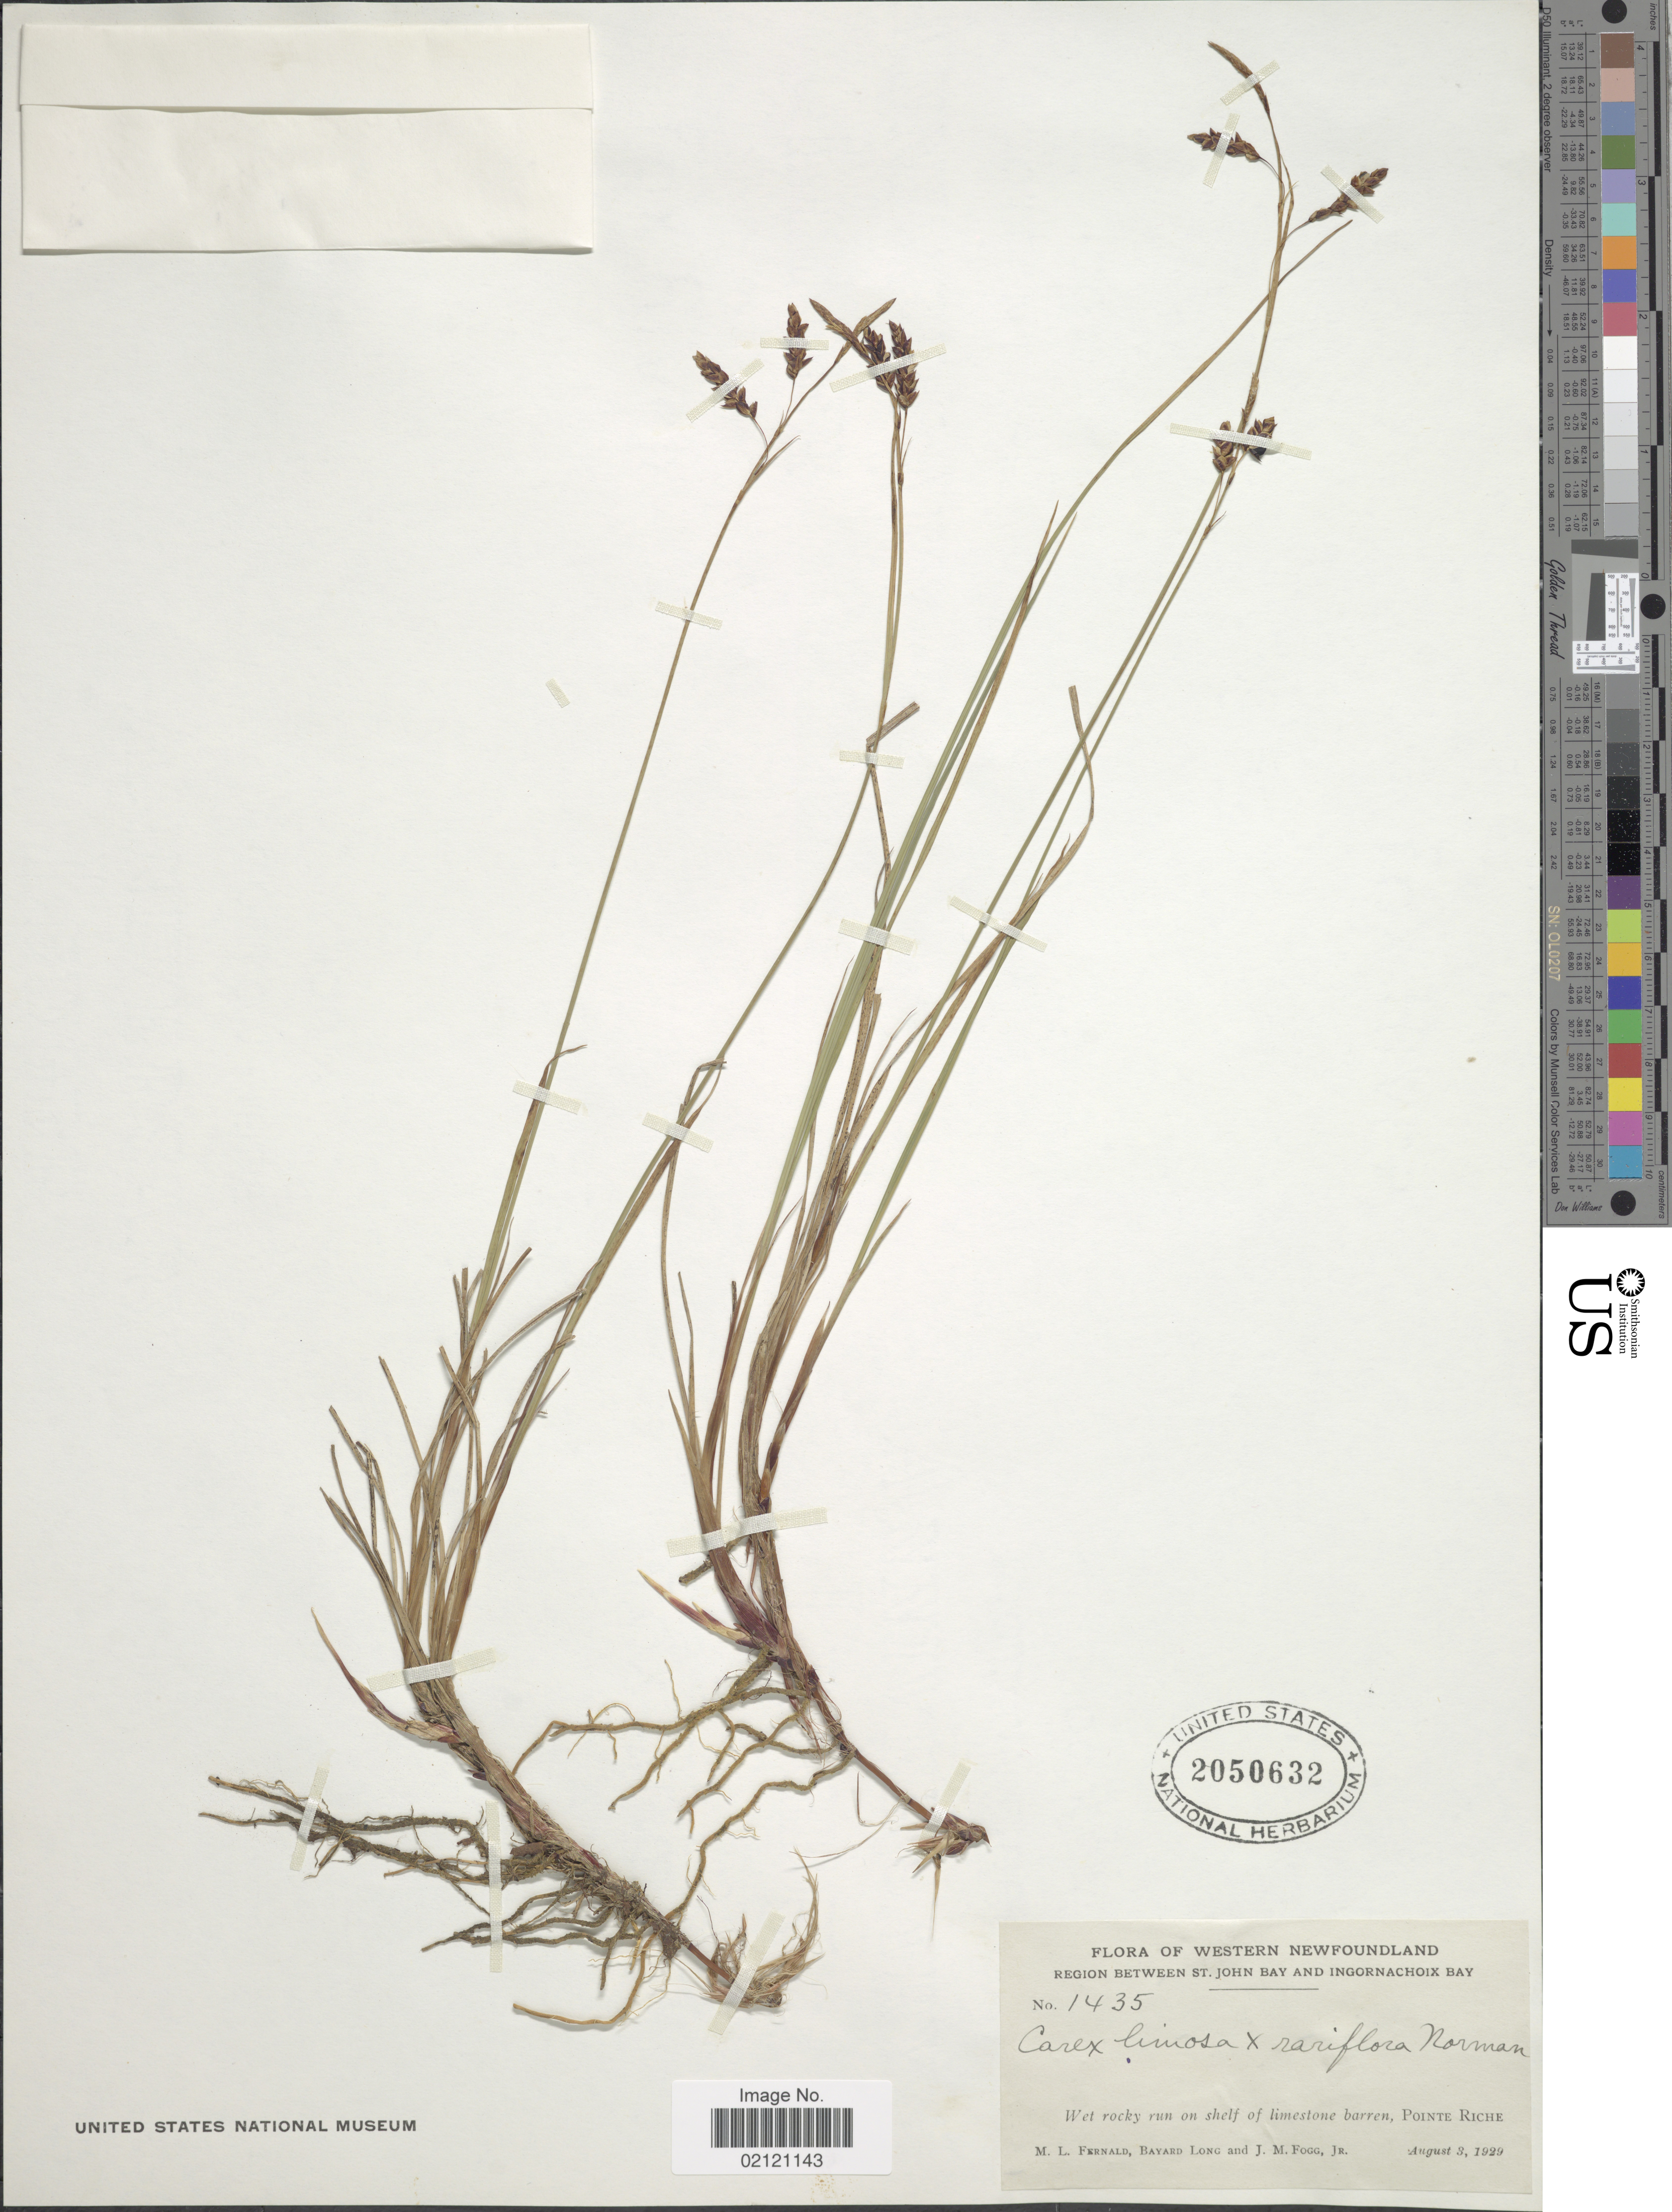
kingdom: Plantae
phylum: Tracheophyta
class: Liliopsida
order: Poales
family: Cyperaceae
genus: Carex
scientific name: Carex limosa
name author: L.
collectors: M. L. Fernald, B. Long & J. Fogg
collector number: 1435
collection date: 1929-08-03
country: Canada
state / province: Newfoundland and Labrador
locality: Western Newfoundland, Region between St. John and Ingornachoix Bay, Pointe Riche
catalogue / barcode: US 2050632